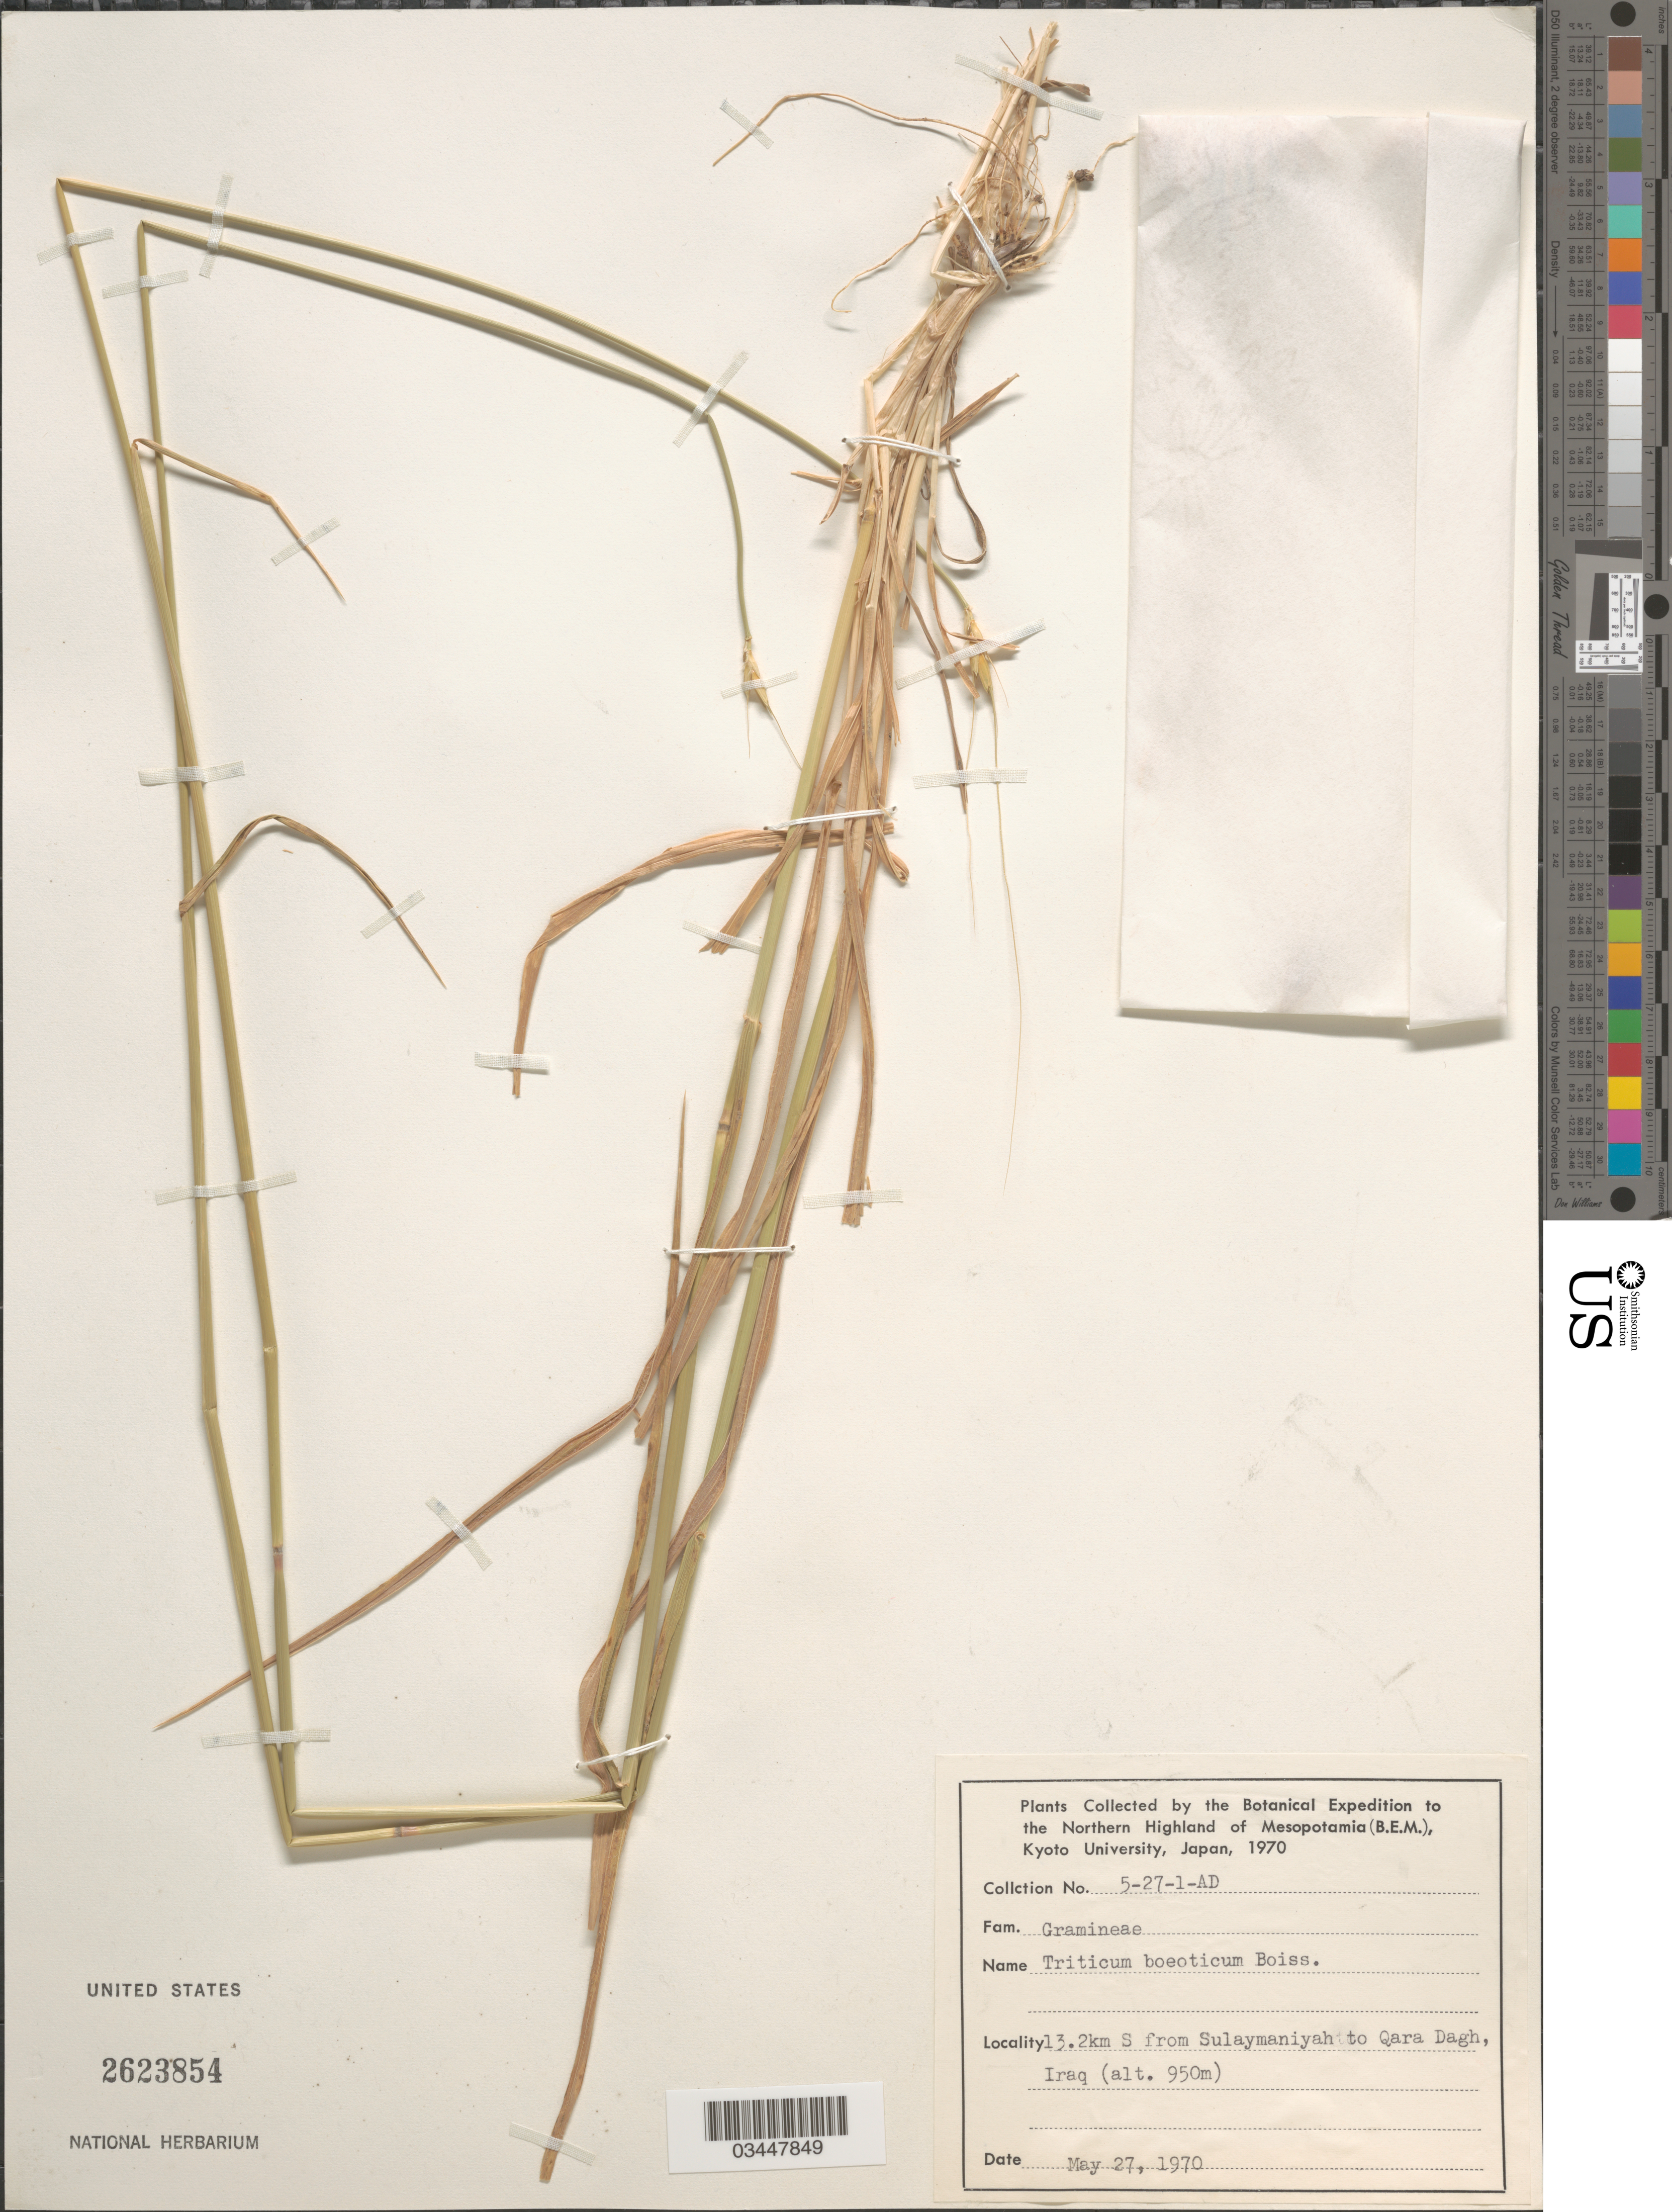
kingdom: Plantae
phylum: Tracheophyta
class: Liliopsida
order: Poales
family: Poaceae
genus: Triticum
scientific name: Triticum boeoticum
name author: Boiss.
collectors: Botanical Expedition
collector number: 5-27-1-AD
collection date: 1970-05-27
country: Iraq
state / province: As Sulaymānīyah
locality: To the Northern Highland of Mesopotamia (B.E.M.). 13.2km S from Sulaymaniyah to Qara Dagh.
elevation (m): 950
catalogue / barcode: US 2623854